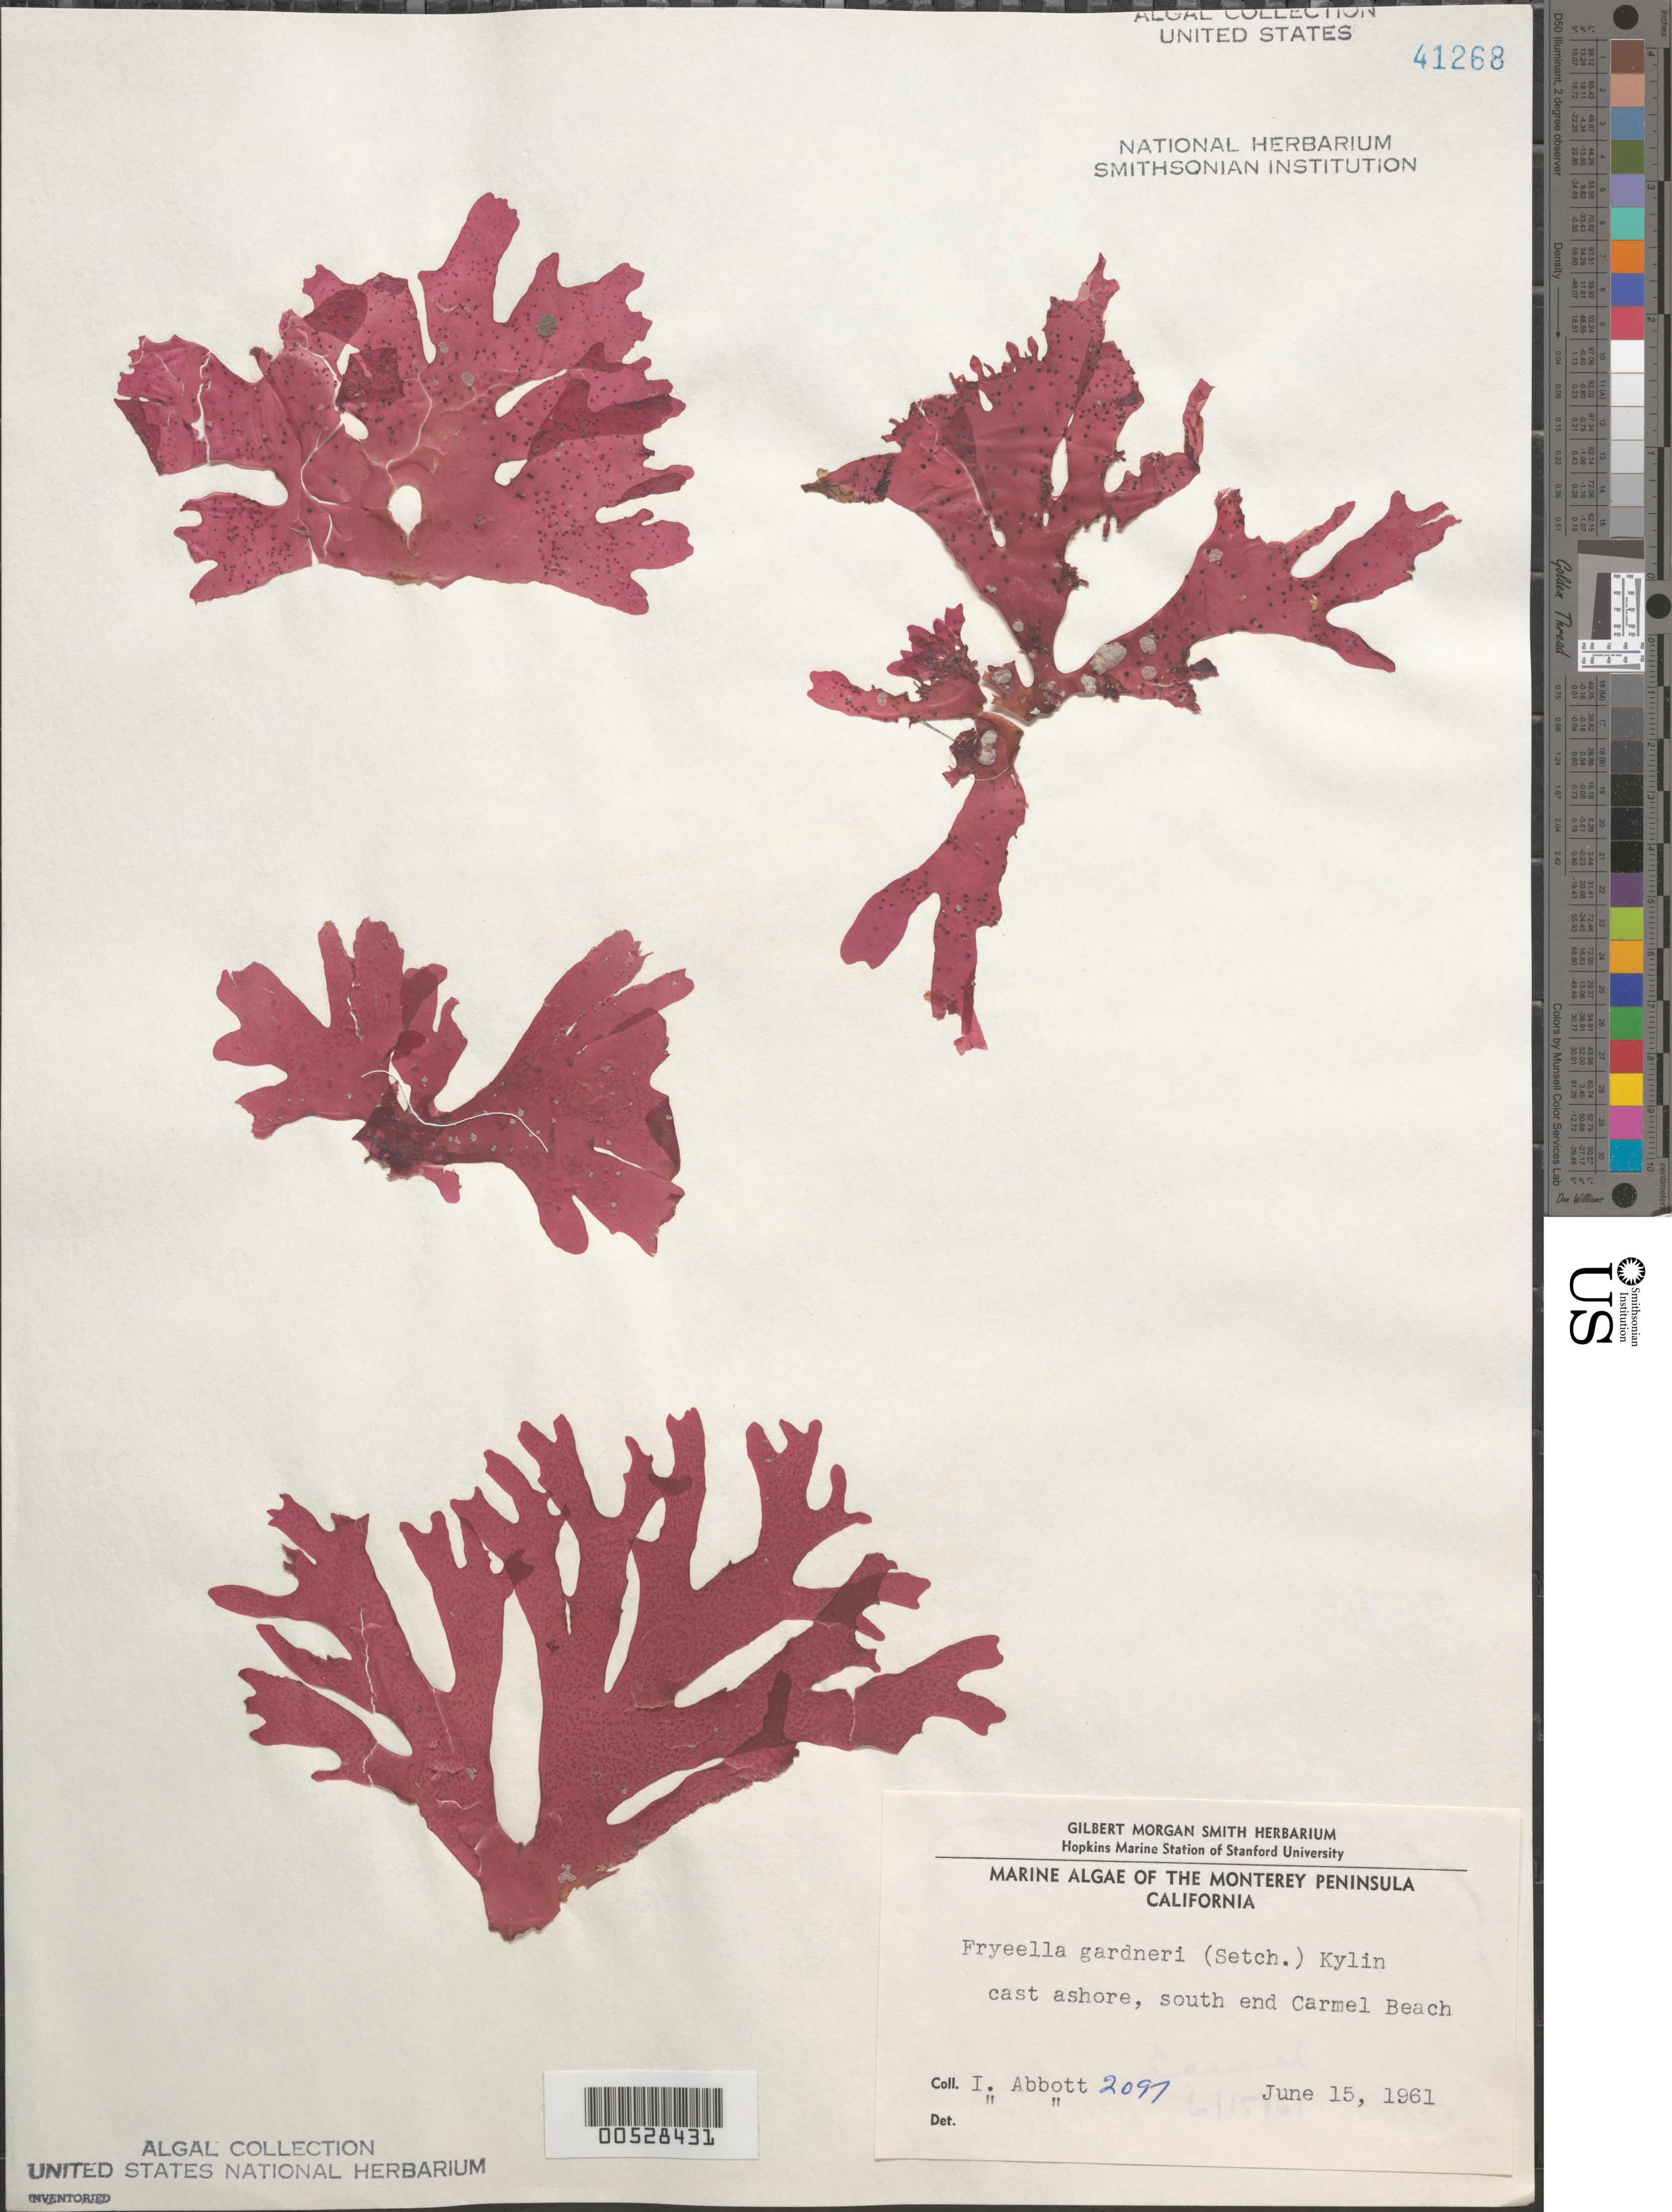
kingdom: Plantae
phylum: Rhodophyta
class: Florideophyceae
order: Rhodymeniales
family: Fryeellaceae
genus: Fryeella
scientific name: Fryeella gardneri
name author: (Setch.) Kylin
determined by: Abbott, Isabella A.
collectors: I. A. Abbott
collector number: IAA 2097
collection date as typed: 15 Jun 1961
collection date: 1961-06-15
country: United States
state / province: California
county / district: Monterey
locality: Carmel Beach, south end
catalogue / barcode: US 41268